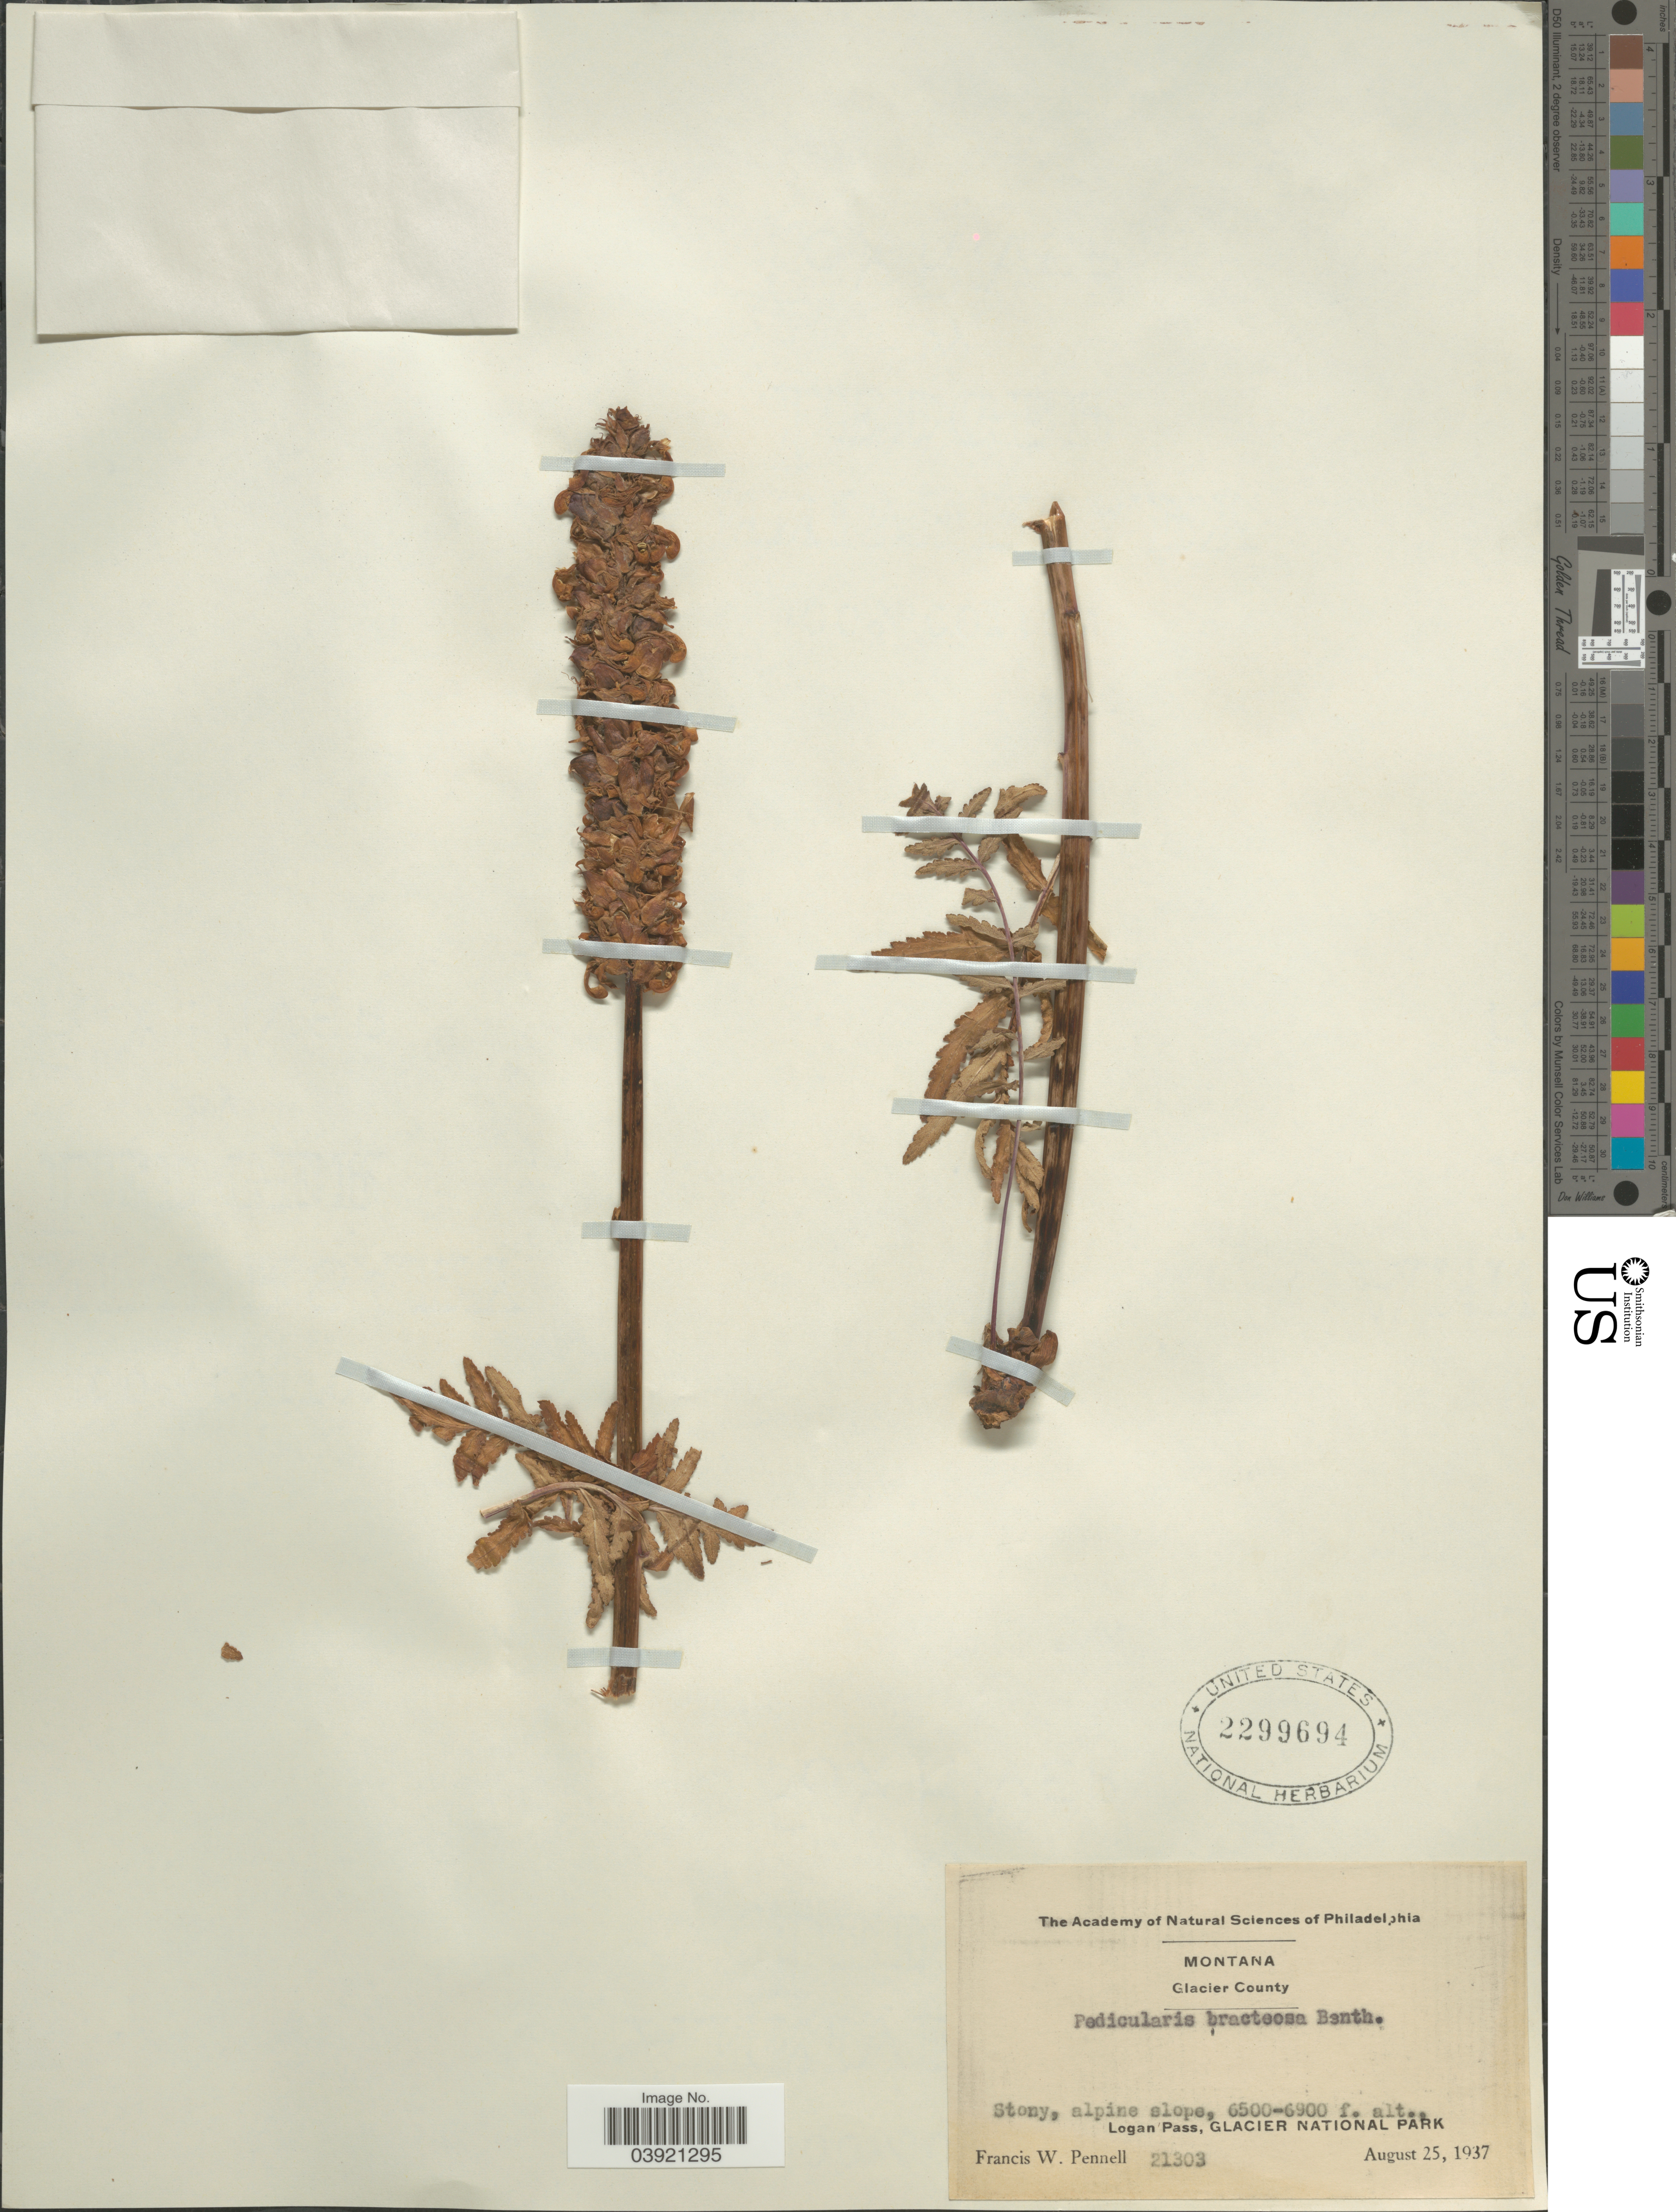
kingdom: Plantae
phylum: Tracheophyta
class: Magnoliopsida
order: Lamiales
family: Orobanchaceae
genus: Pedicularis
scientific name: Pedicularis bracteosa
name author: Benth.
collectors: F. W. Pennell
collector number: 21303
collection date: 1937-08-25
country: United States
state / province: Montana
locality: Glacier County. Stony, alpine slope, Logan Pass, Glacier National Park.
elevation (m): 1981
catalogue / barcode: US 2299694